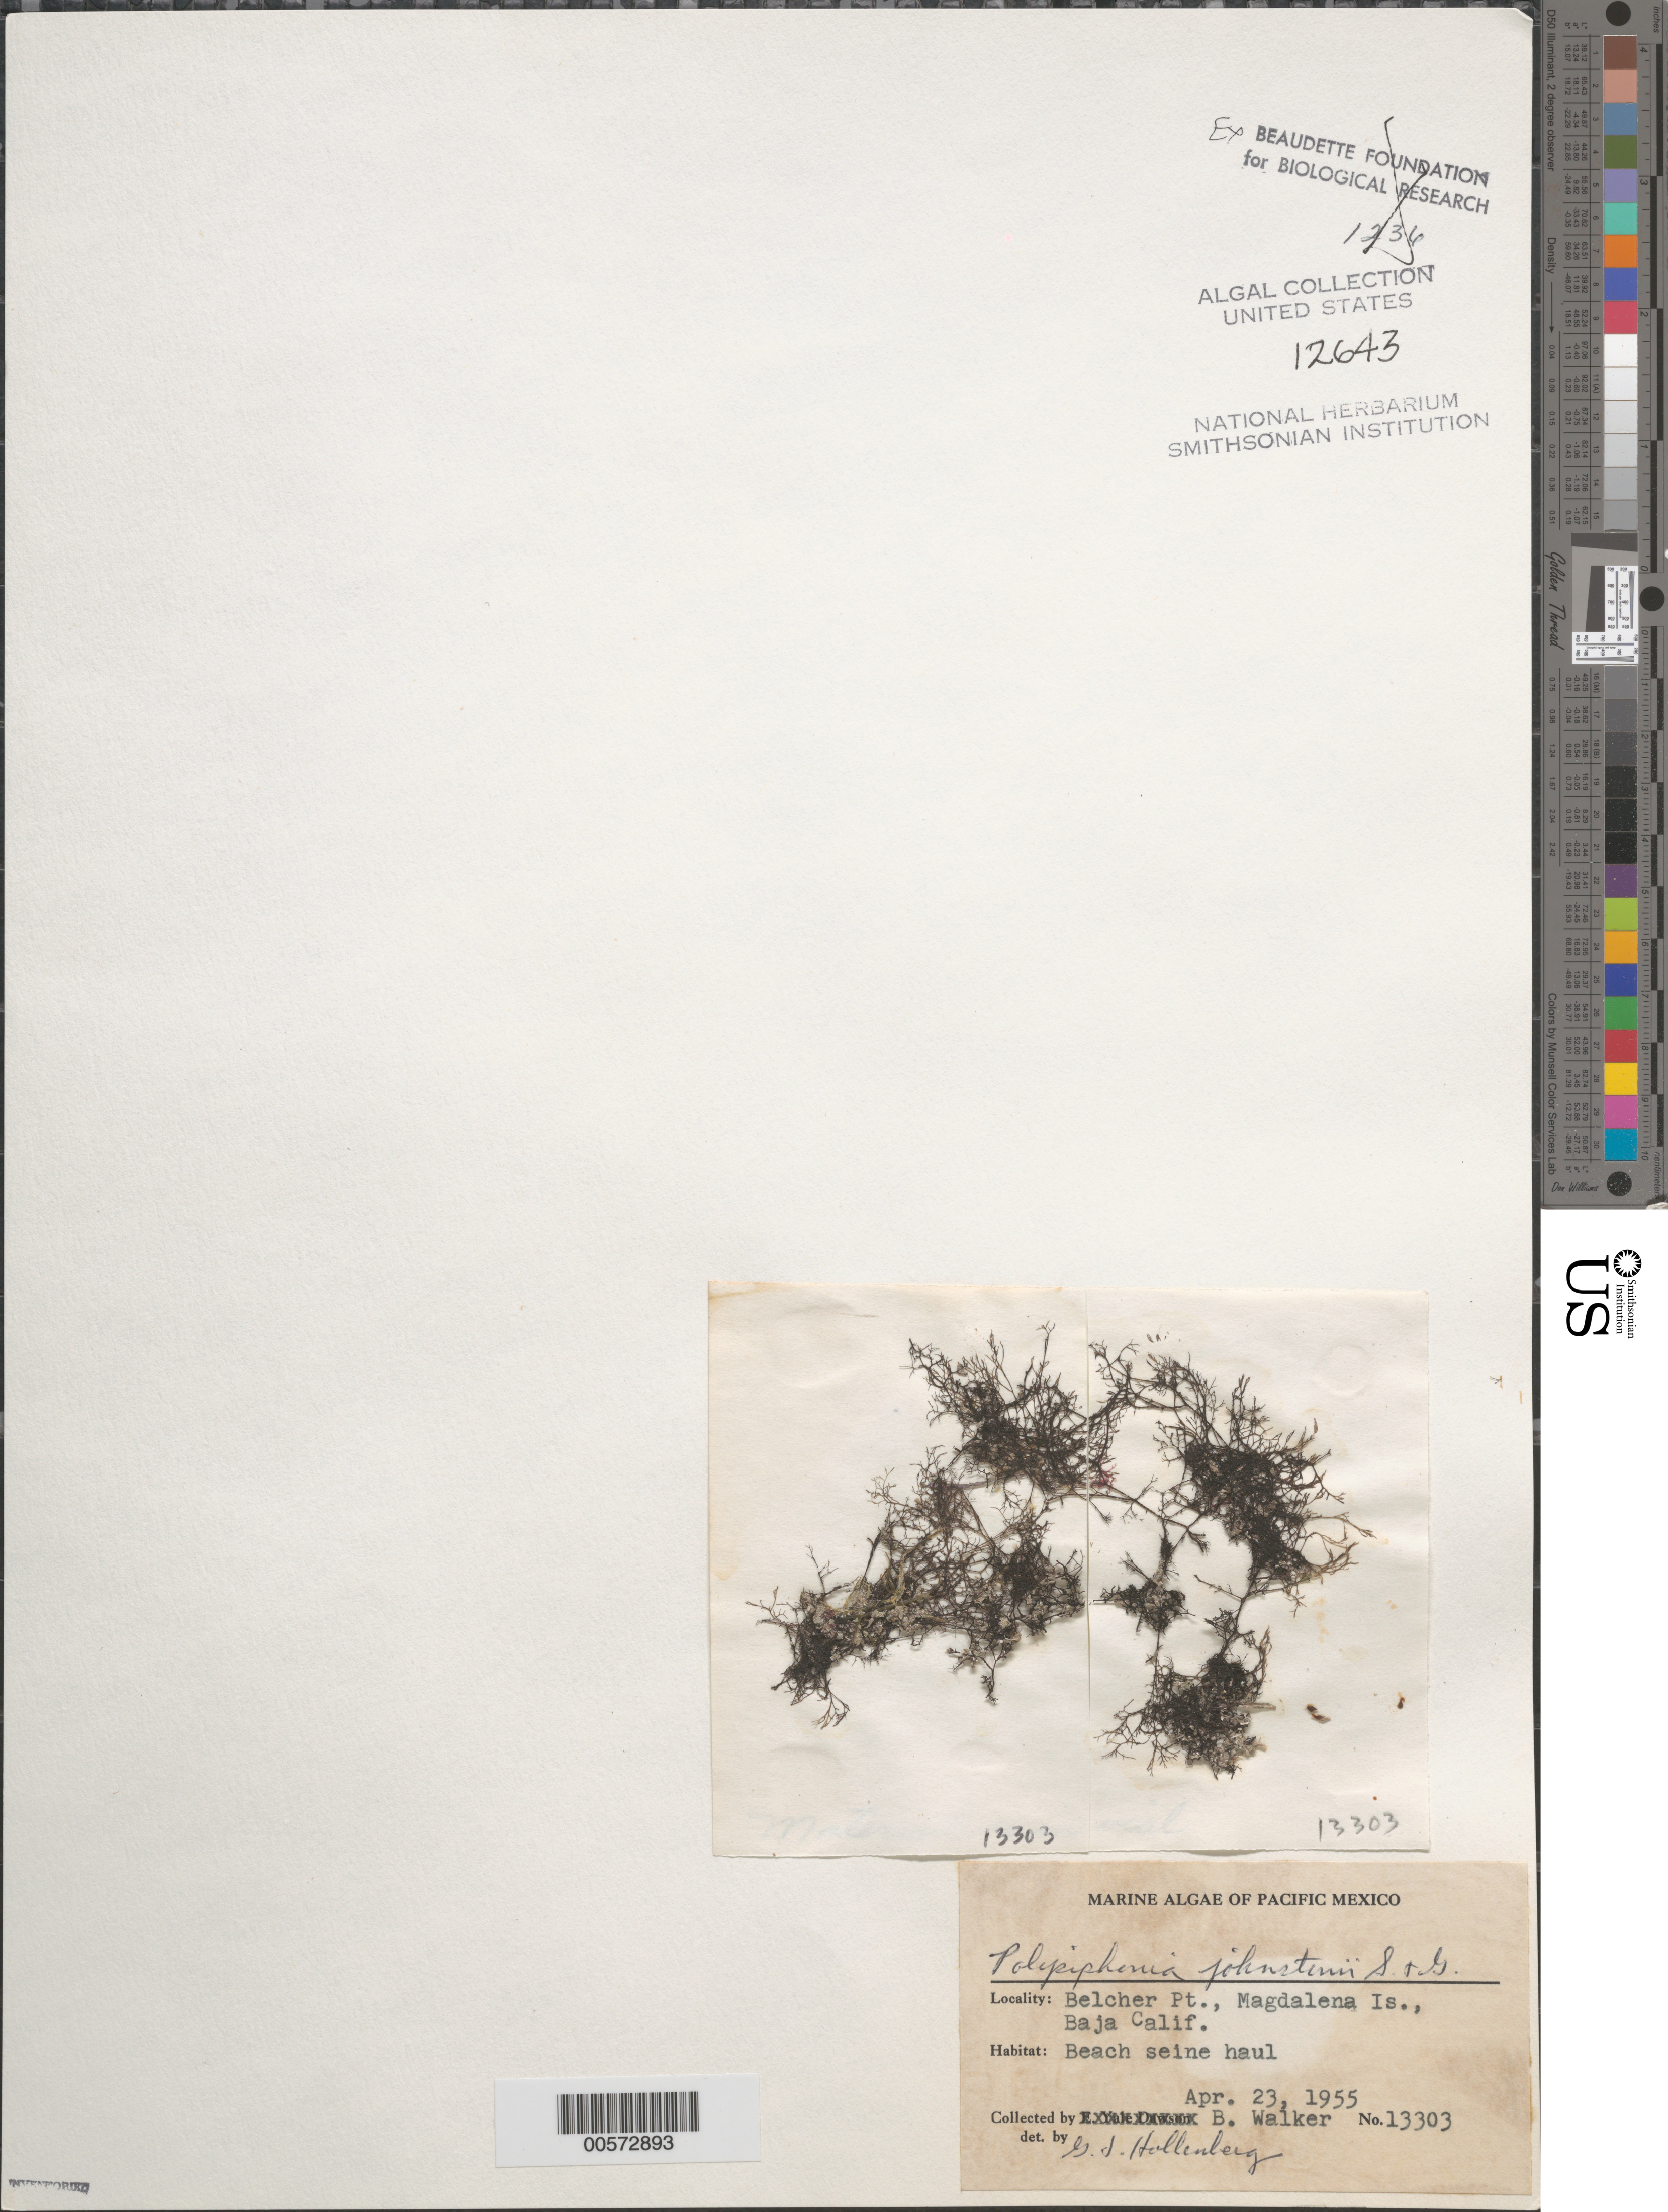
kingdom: Plantae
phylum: Rhodophyta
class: Florideophyceae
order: Ceramiales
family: Rhodomelaceae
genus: Melanothamnus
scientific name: Melanothamnus johnstonii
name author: (Setchell & N.L. Gardner) Diaz-Tapia & Maggs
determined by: Algae name updating Project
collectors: B. Walker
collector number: EYD 13303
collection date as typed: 23 Apr 1955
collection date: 1955-04-23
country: Mexico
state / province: Baja California Sur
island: Isla Magdalena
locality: Belcher Point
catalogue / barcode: US 12643